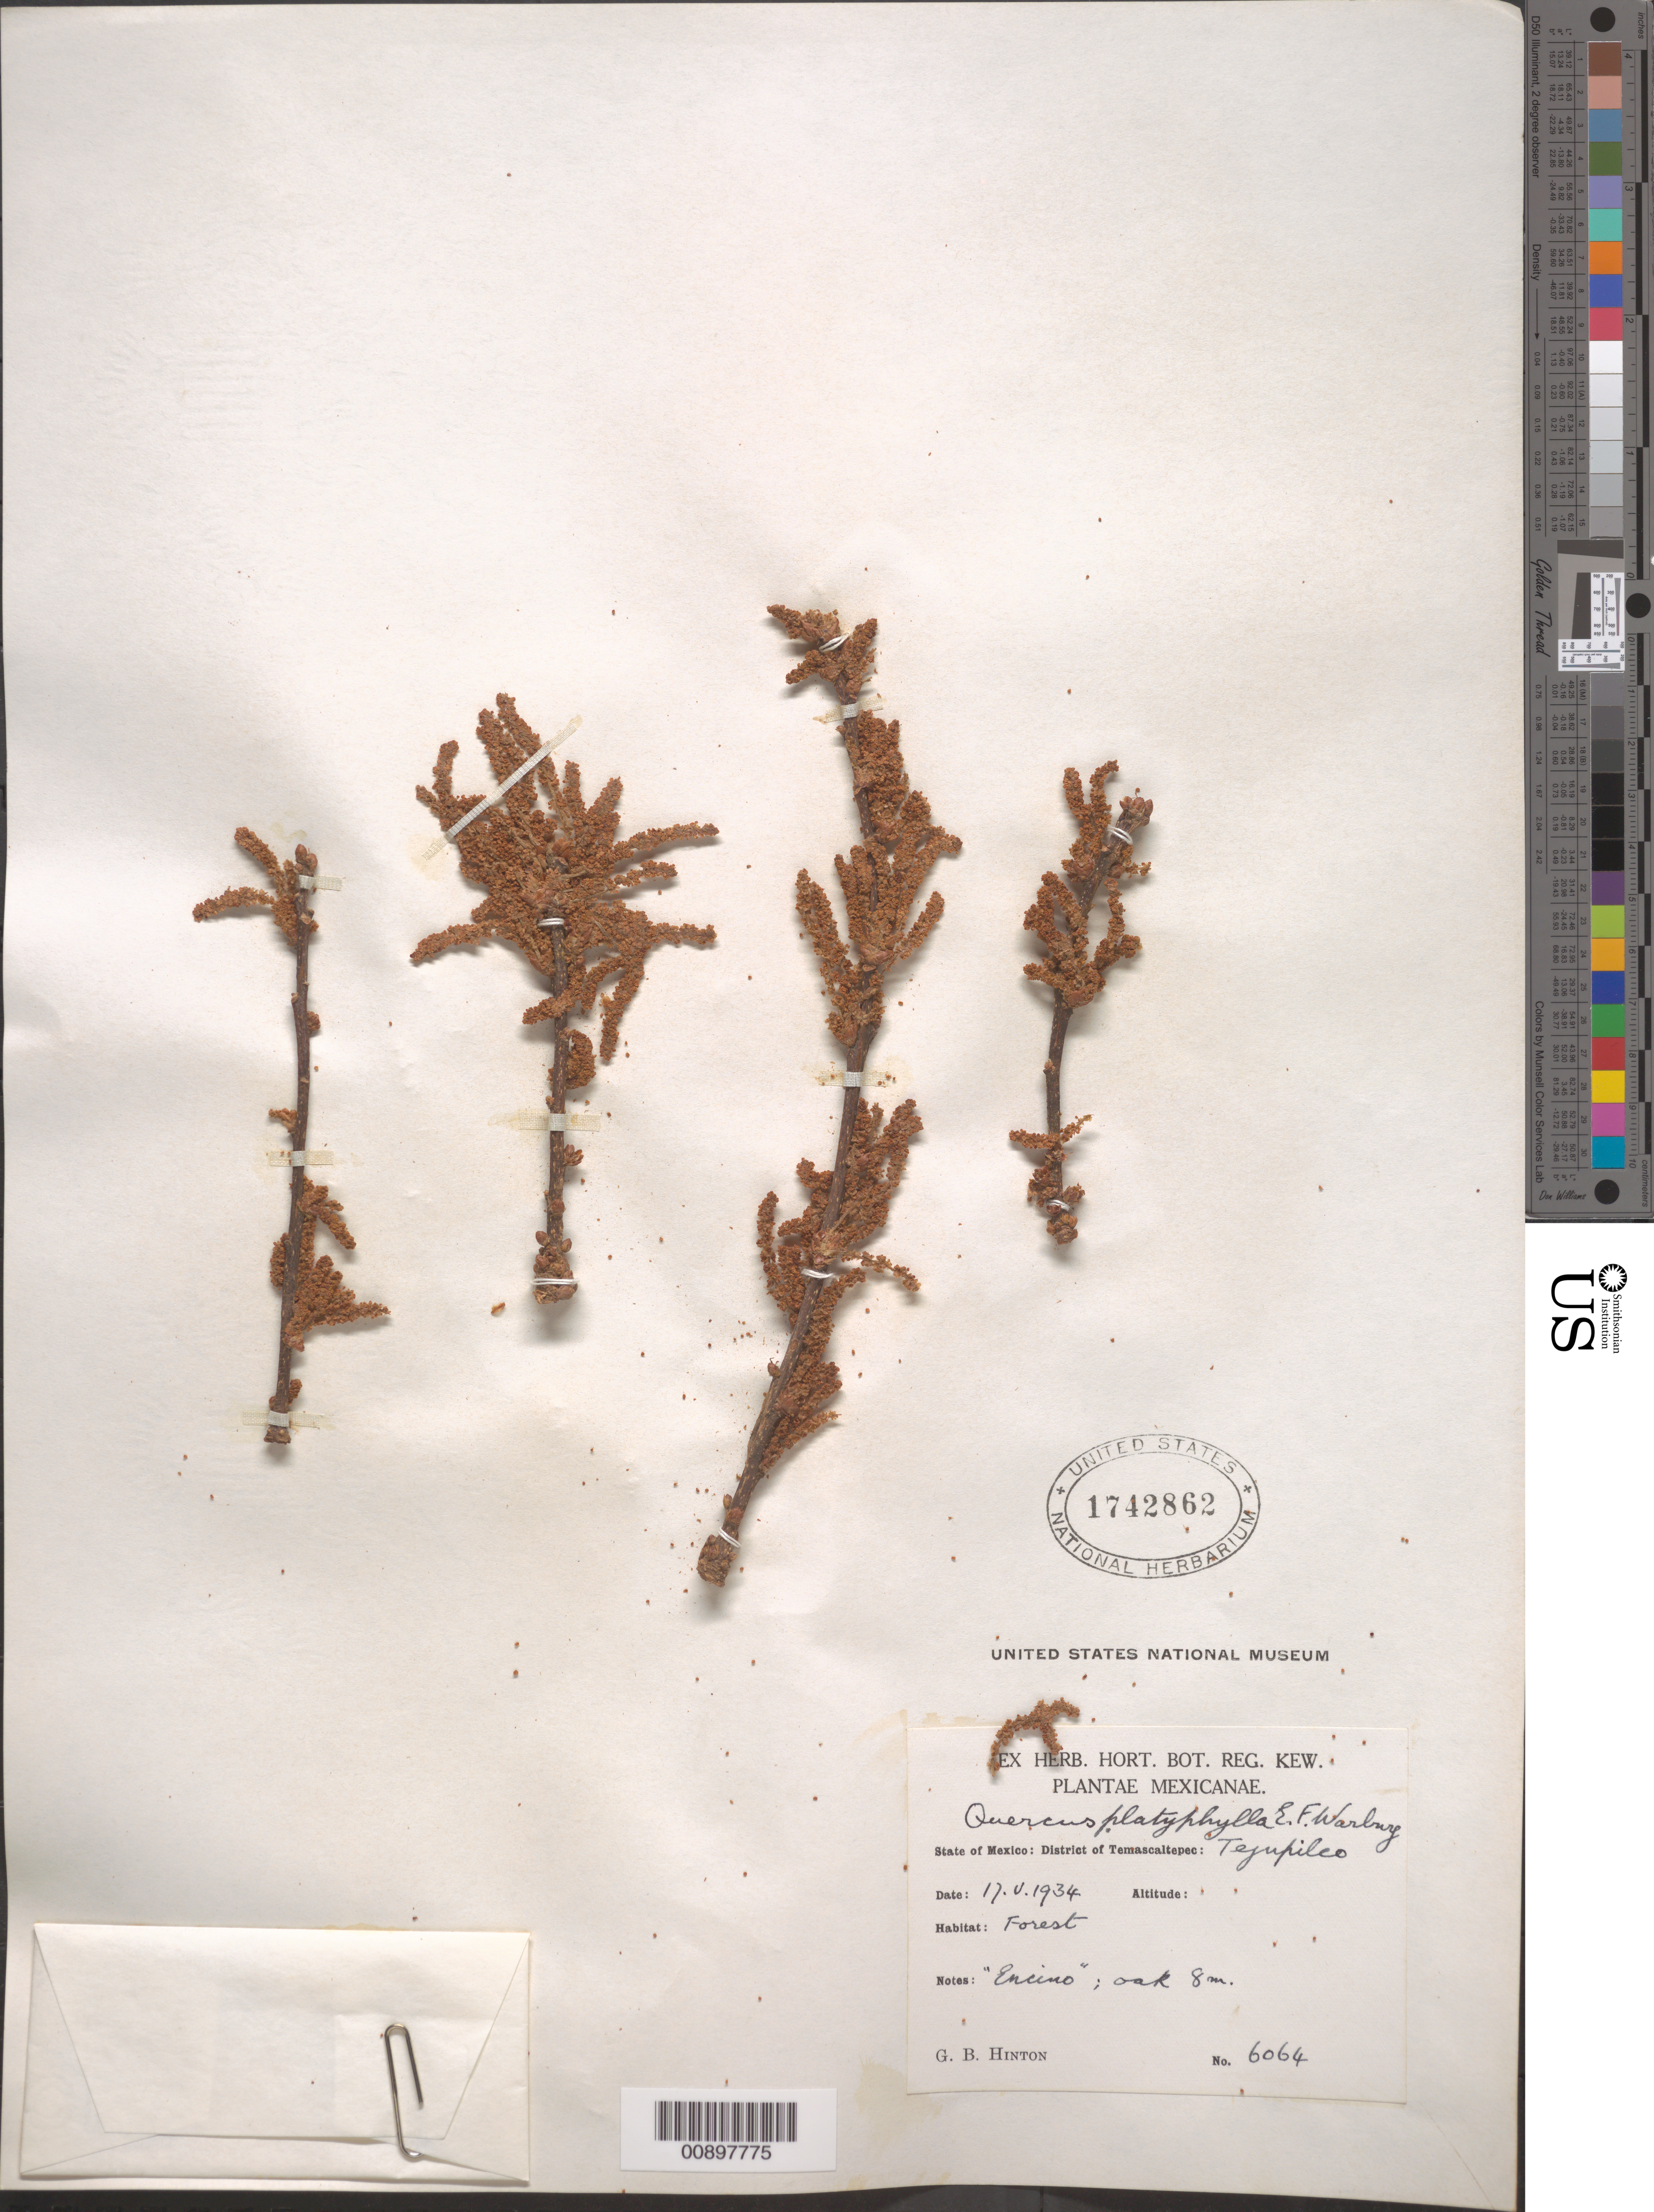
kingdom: Plantae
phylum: Tracheophyta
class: Magnoliopsida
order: Fagales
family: Fagaceae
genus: Quercus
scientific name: Quercus platyphylla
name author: E.F. Warb.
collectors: G. B. Hinton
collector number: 6064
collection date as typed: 17 May 1934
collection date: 1934-05-17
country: Mexico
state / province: México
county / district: Temascaltepec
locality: State of Mexico: District of Temascaltepec: Tejupilco.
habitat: Forest.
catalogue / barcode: US 1742862